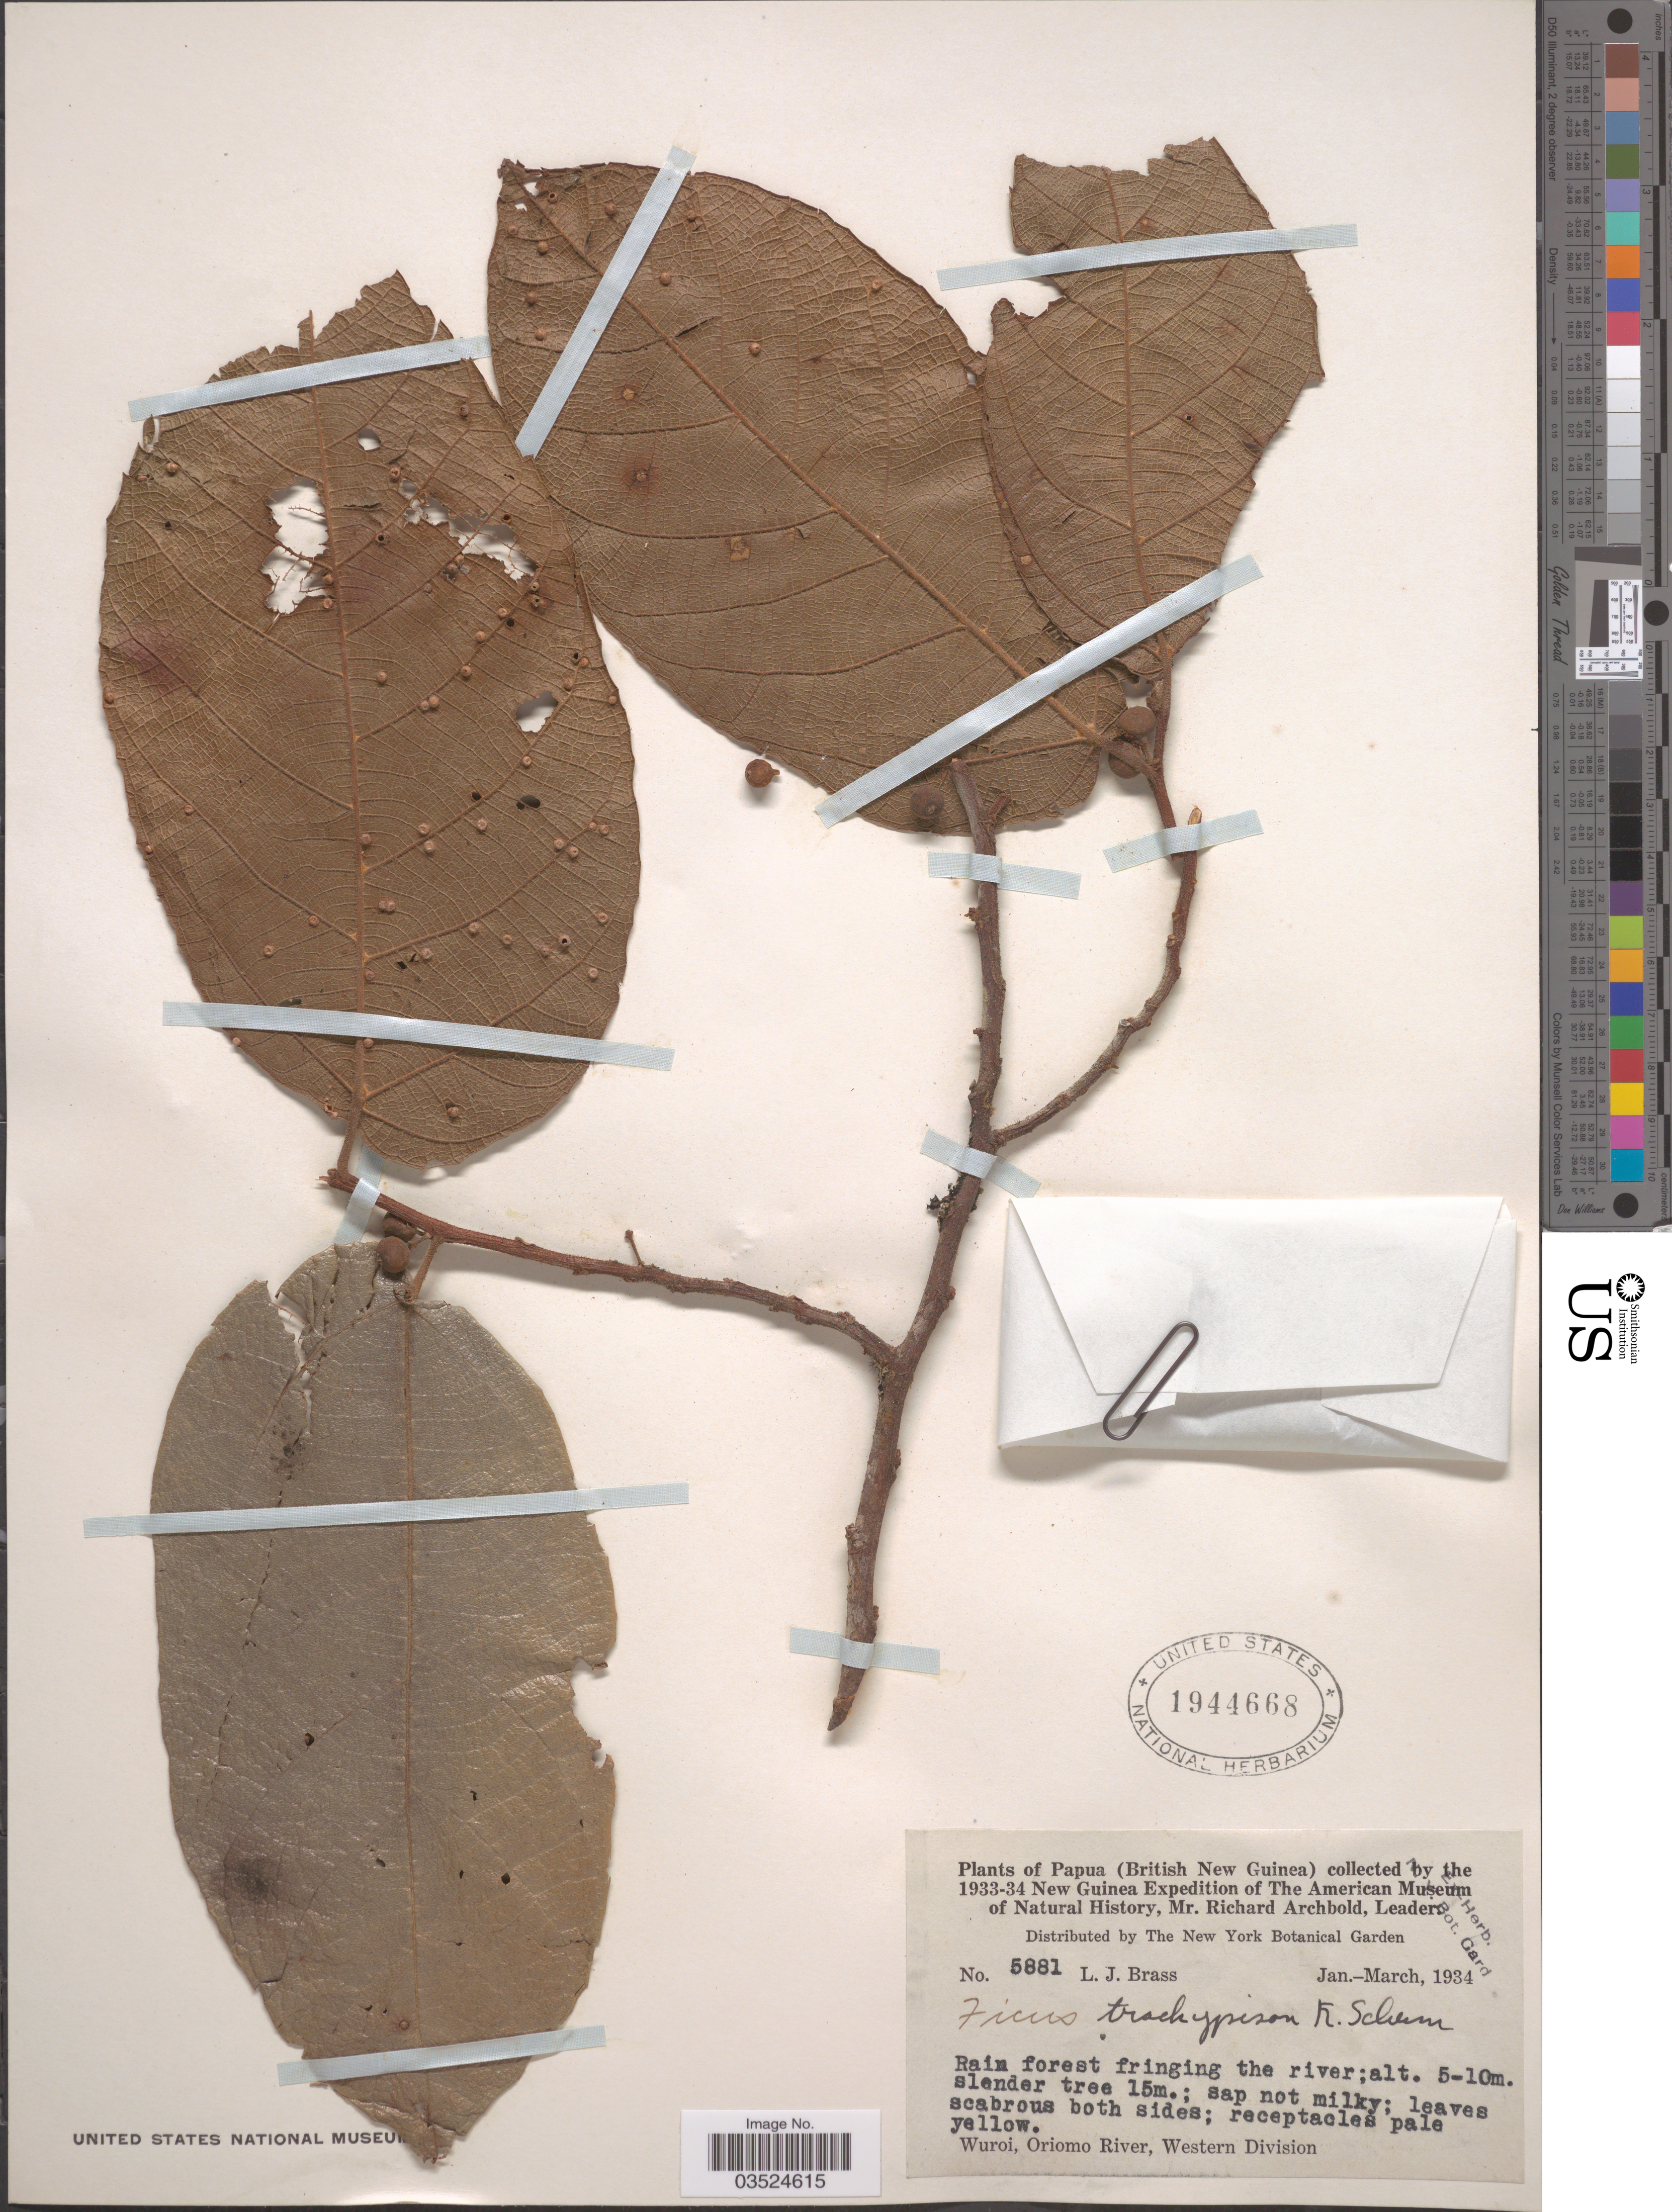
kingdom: Plantae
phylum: Tracheophyta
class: Magnoliopsida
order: Rosales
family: Moraceae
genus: Ficus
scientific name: Ficus trachypison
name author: K. Schum. & Lauterb.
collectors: L. J. Brass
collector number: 5881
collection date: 1934-01/1934-03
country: Papua New Guinea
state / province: Manus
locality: Papua (British New Guinea). Wuroi, Oriomo River, Western Division.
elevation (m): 5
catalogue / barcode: US 1944668